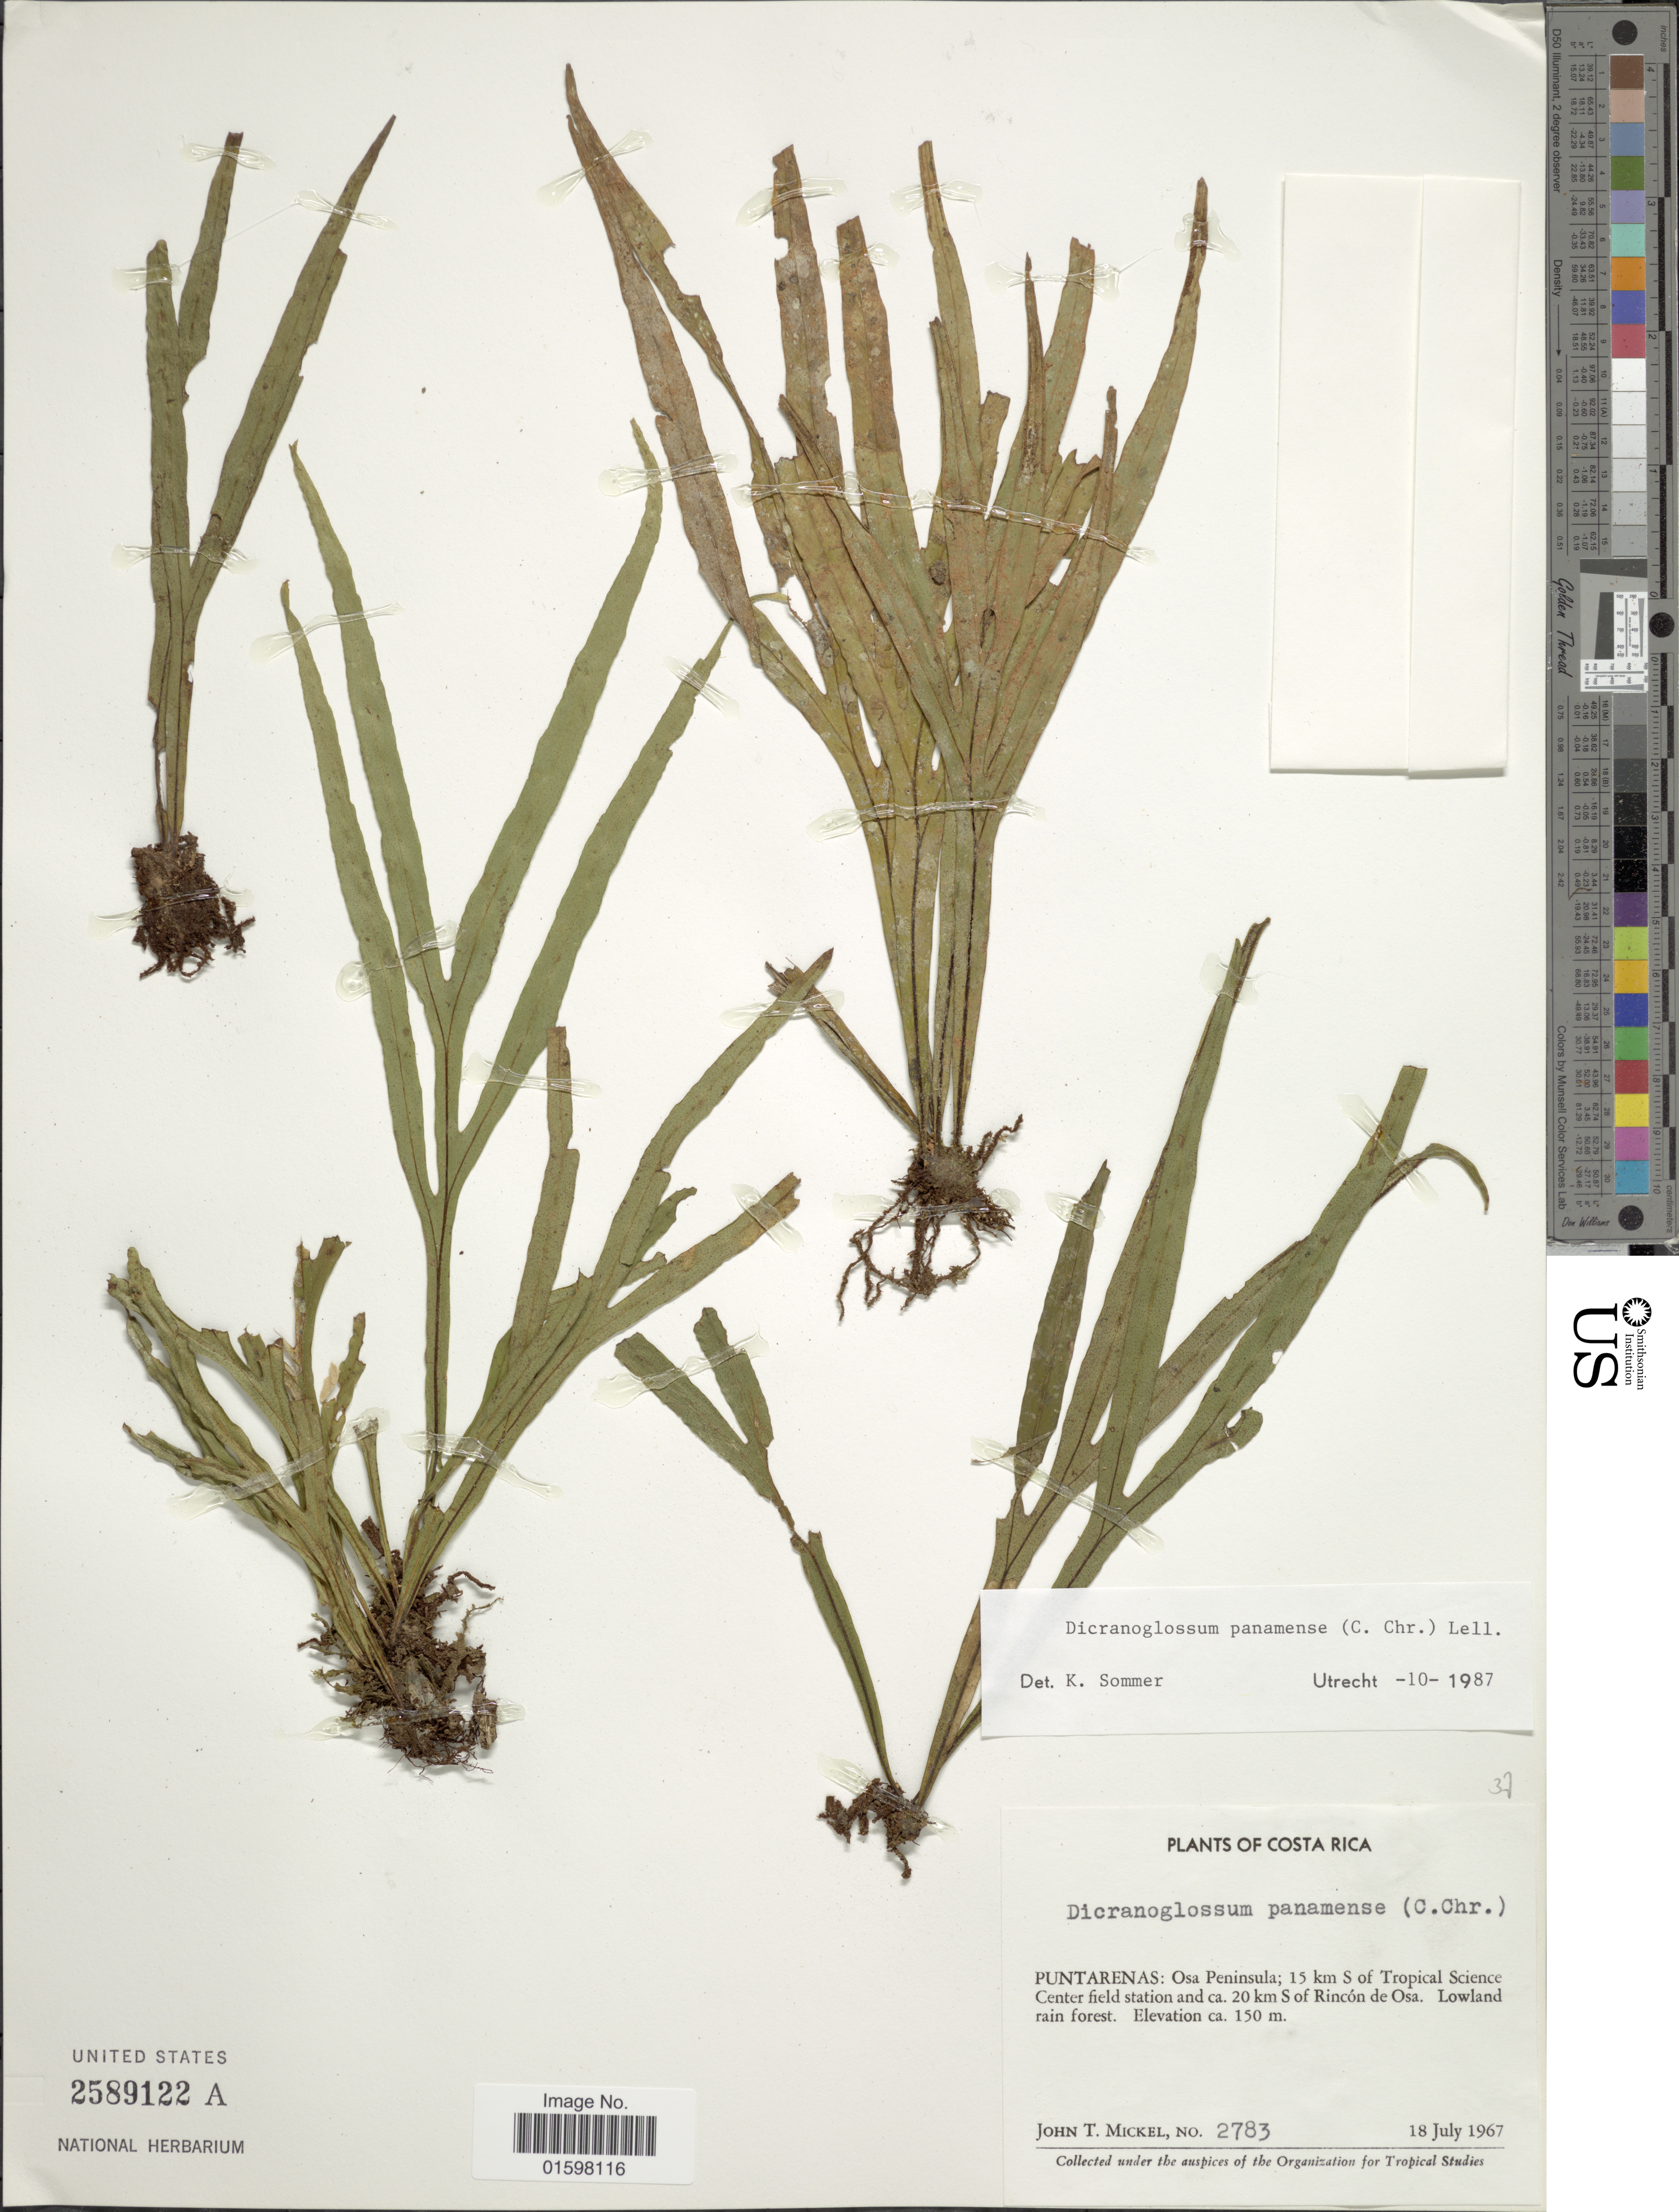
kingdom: Plantae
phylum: Tracheophyta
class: Polypodiopsida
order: Polypodiales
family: Polypodiaceae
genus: Pleopeltis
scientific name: Pleopeltis panamensis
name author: (Weath.) Pic. Serm.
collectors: J. T. Mickel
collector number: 2783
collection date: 1967-07-18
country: Costa Rica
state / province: Puntarenas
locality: Osa Peninsula; 15 km S of Tropical Science Center field Station and 20 km S of Rincon de Osa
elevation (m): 150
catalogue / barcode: US 2589122A